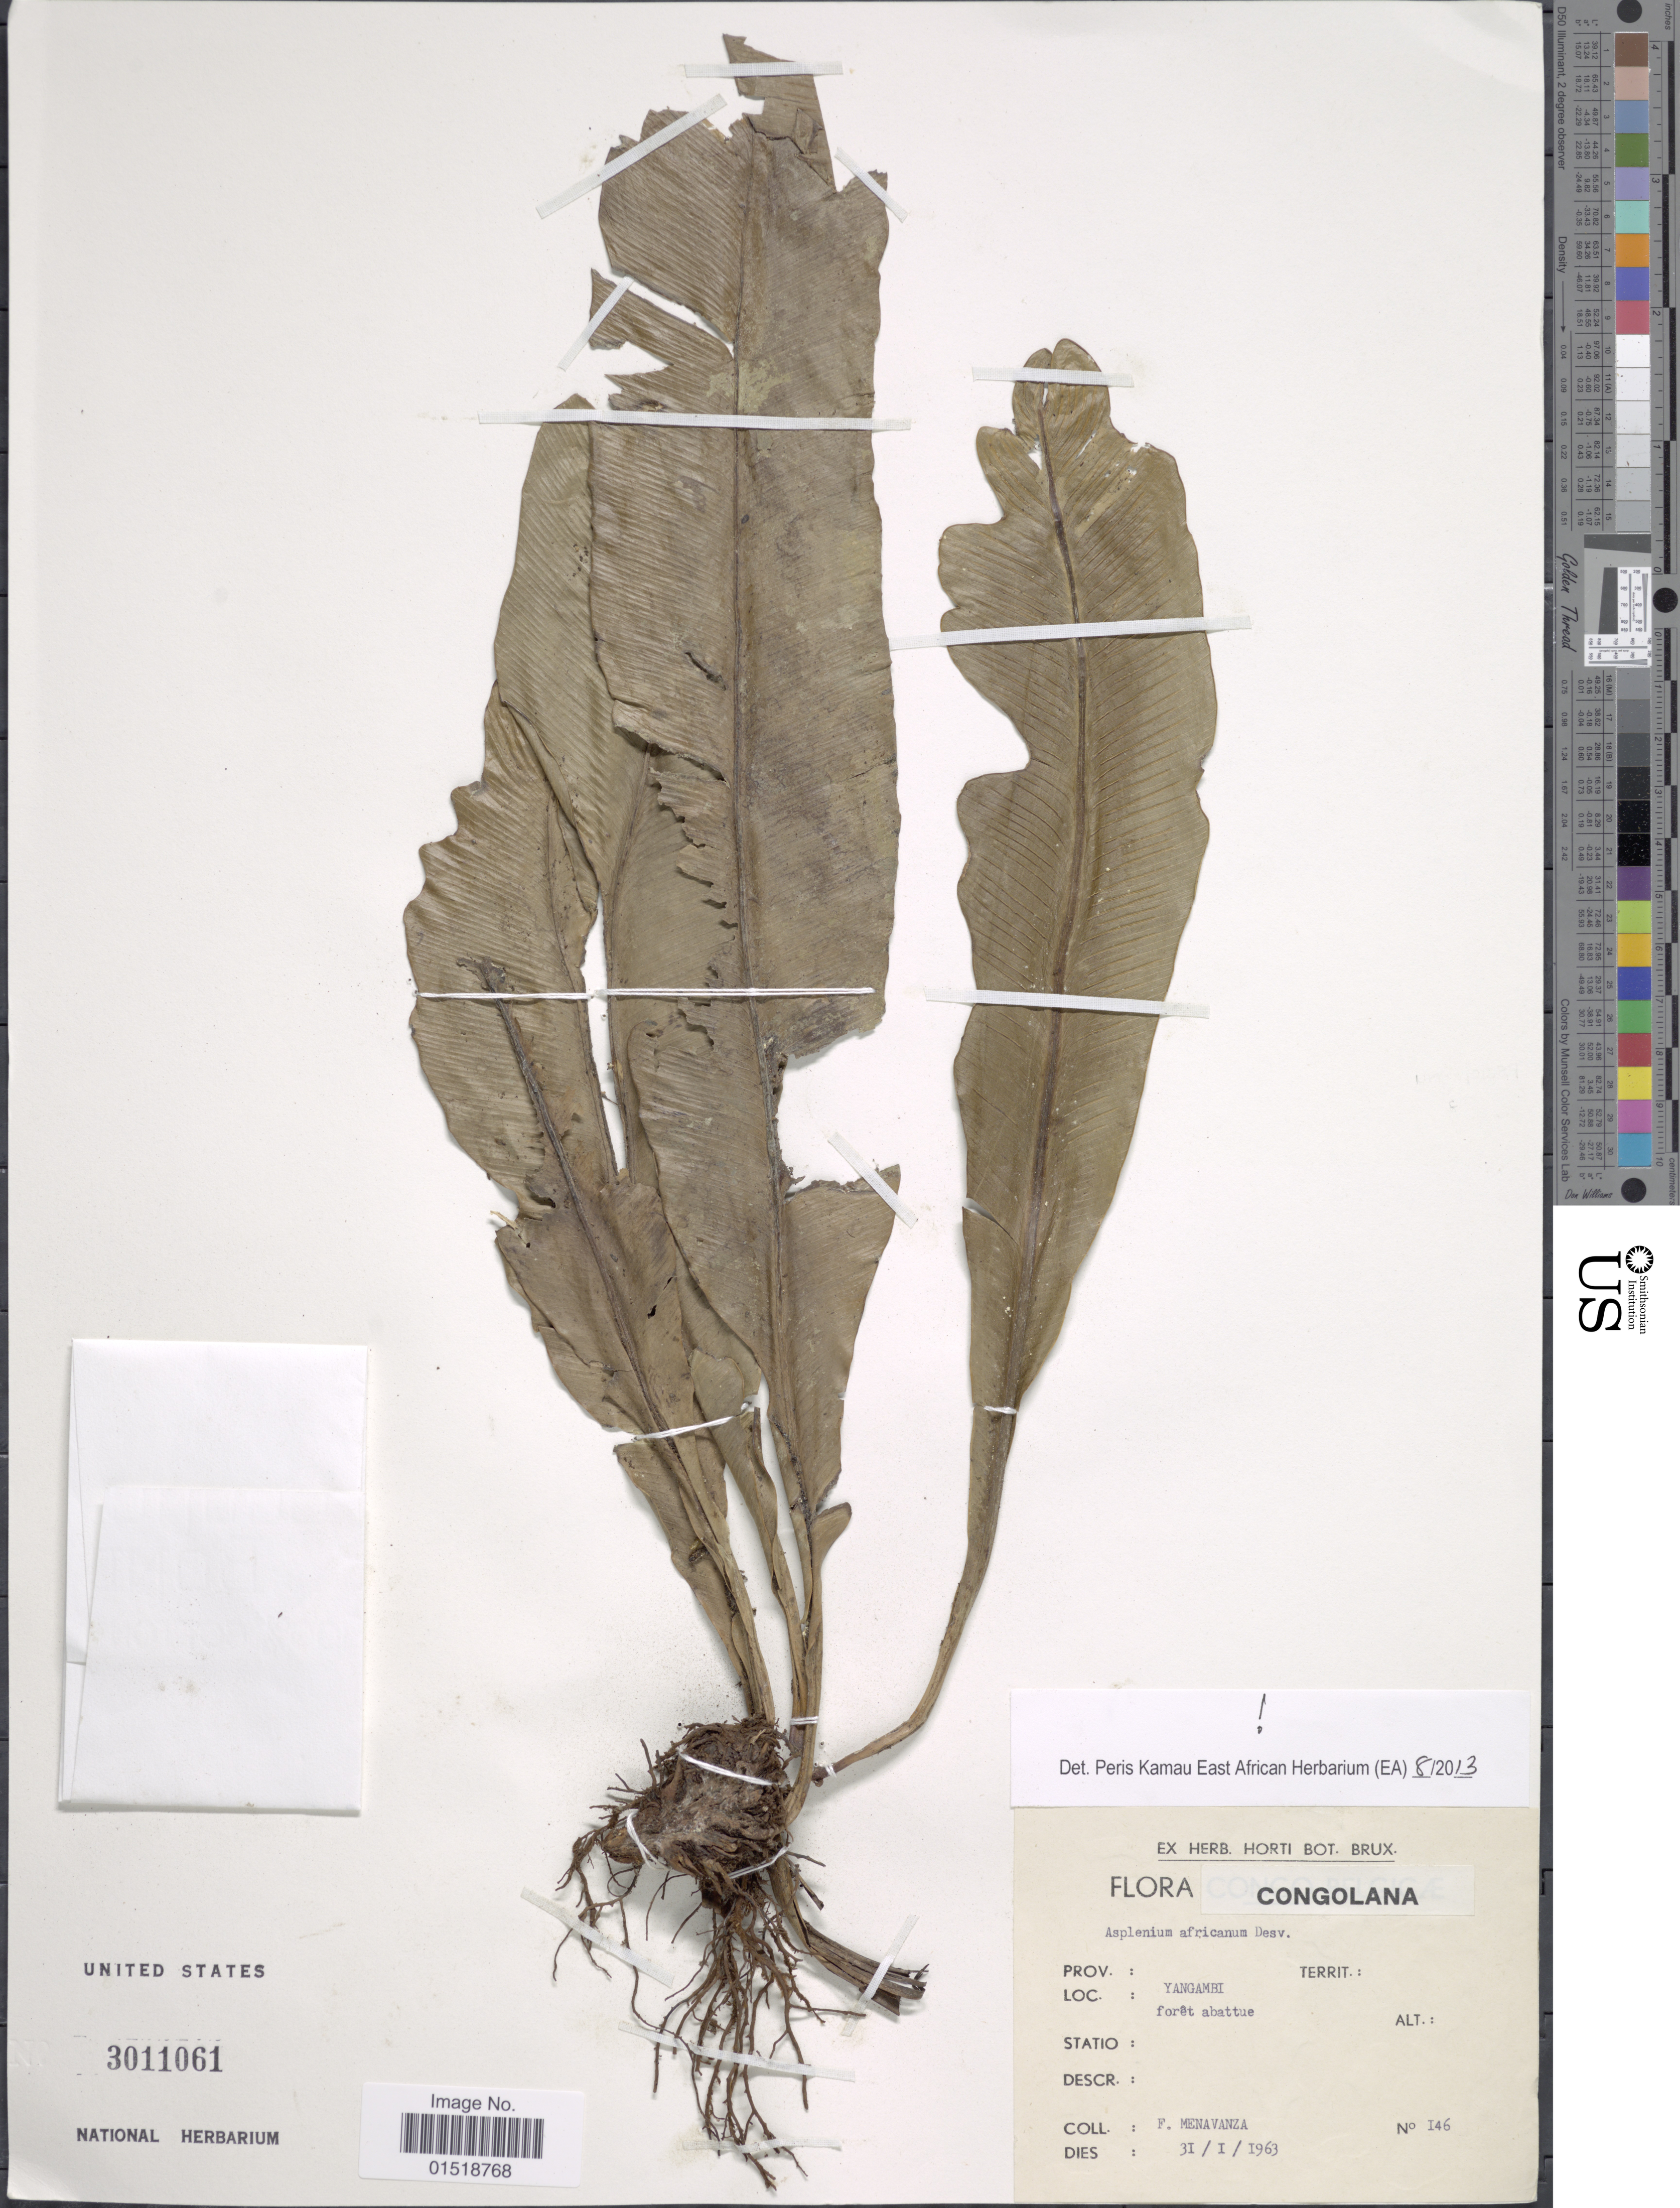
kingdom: Plantae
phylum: Tracheophyta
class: Polypodiopsida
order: Polypodiales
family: Aspleniaceae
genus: Asplenium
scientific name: Asplenium africanum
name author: Desv.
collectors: F. Menavanza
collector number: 146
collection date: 1963-01-31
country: Congo, Democratic Republic of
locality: Congolana. Yangambi.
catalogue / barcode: US 3011061